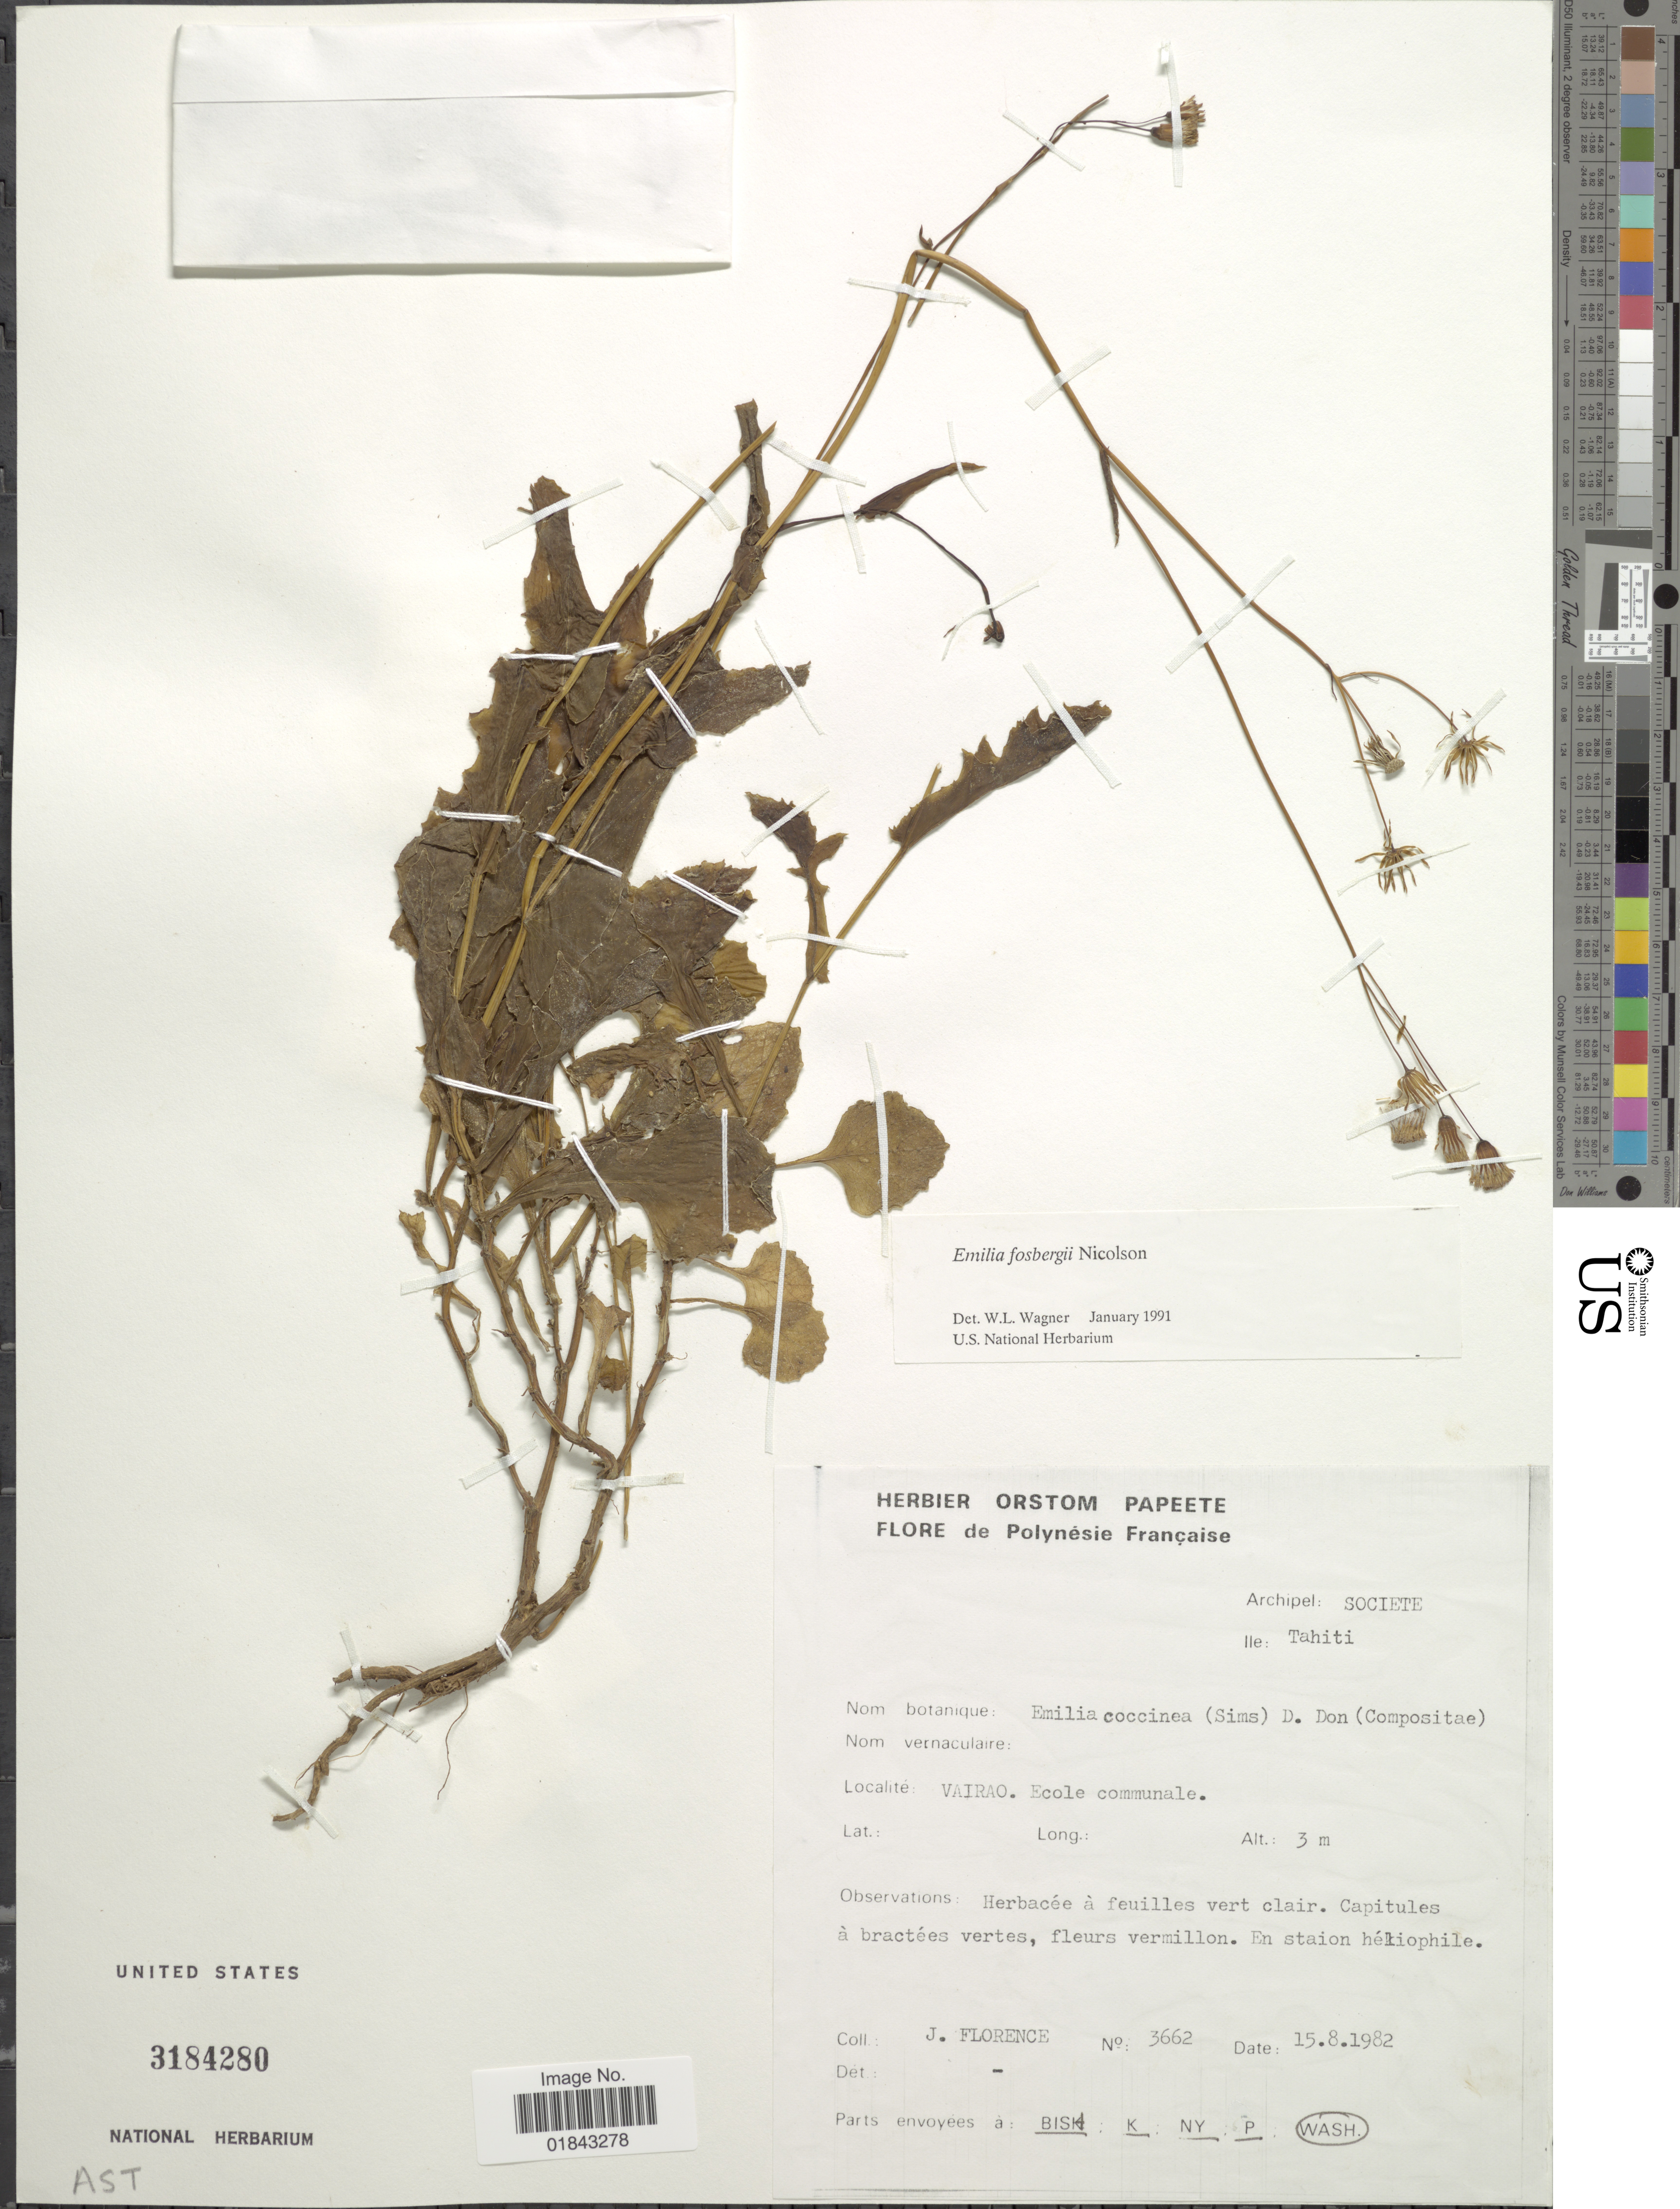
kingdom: Plantae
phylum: Tracheophyta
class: Magnoliopsida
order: Asterales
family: Asteraceae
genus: Emilia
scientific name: Emilia fosbergii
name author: Nicolson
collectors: J. Florence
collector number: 3662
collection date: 1982-08-15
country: French Polynesia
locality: Ile: Tahiti, Vairao, Ecole communale, Herbacée á feulles vert clair, Capitules á bracrtées vertes, fleurs vermillon, en station héliophile, Archipel: Societe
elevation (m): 3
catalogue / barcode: US 3184280